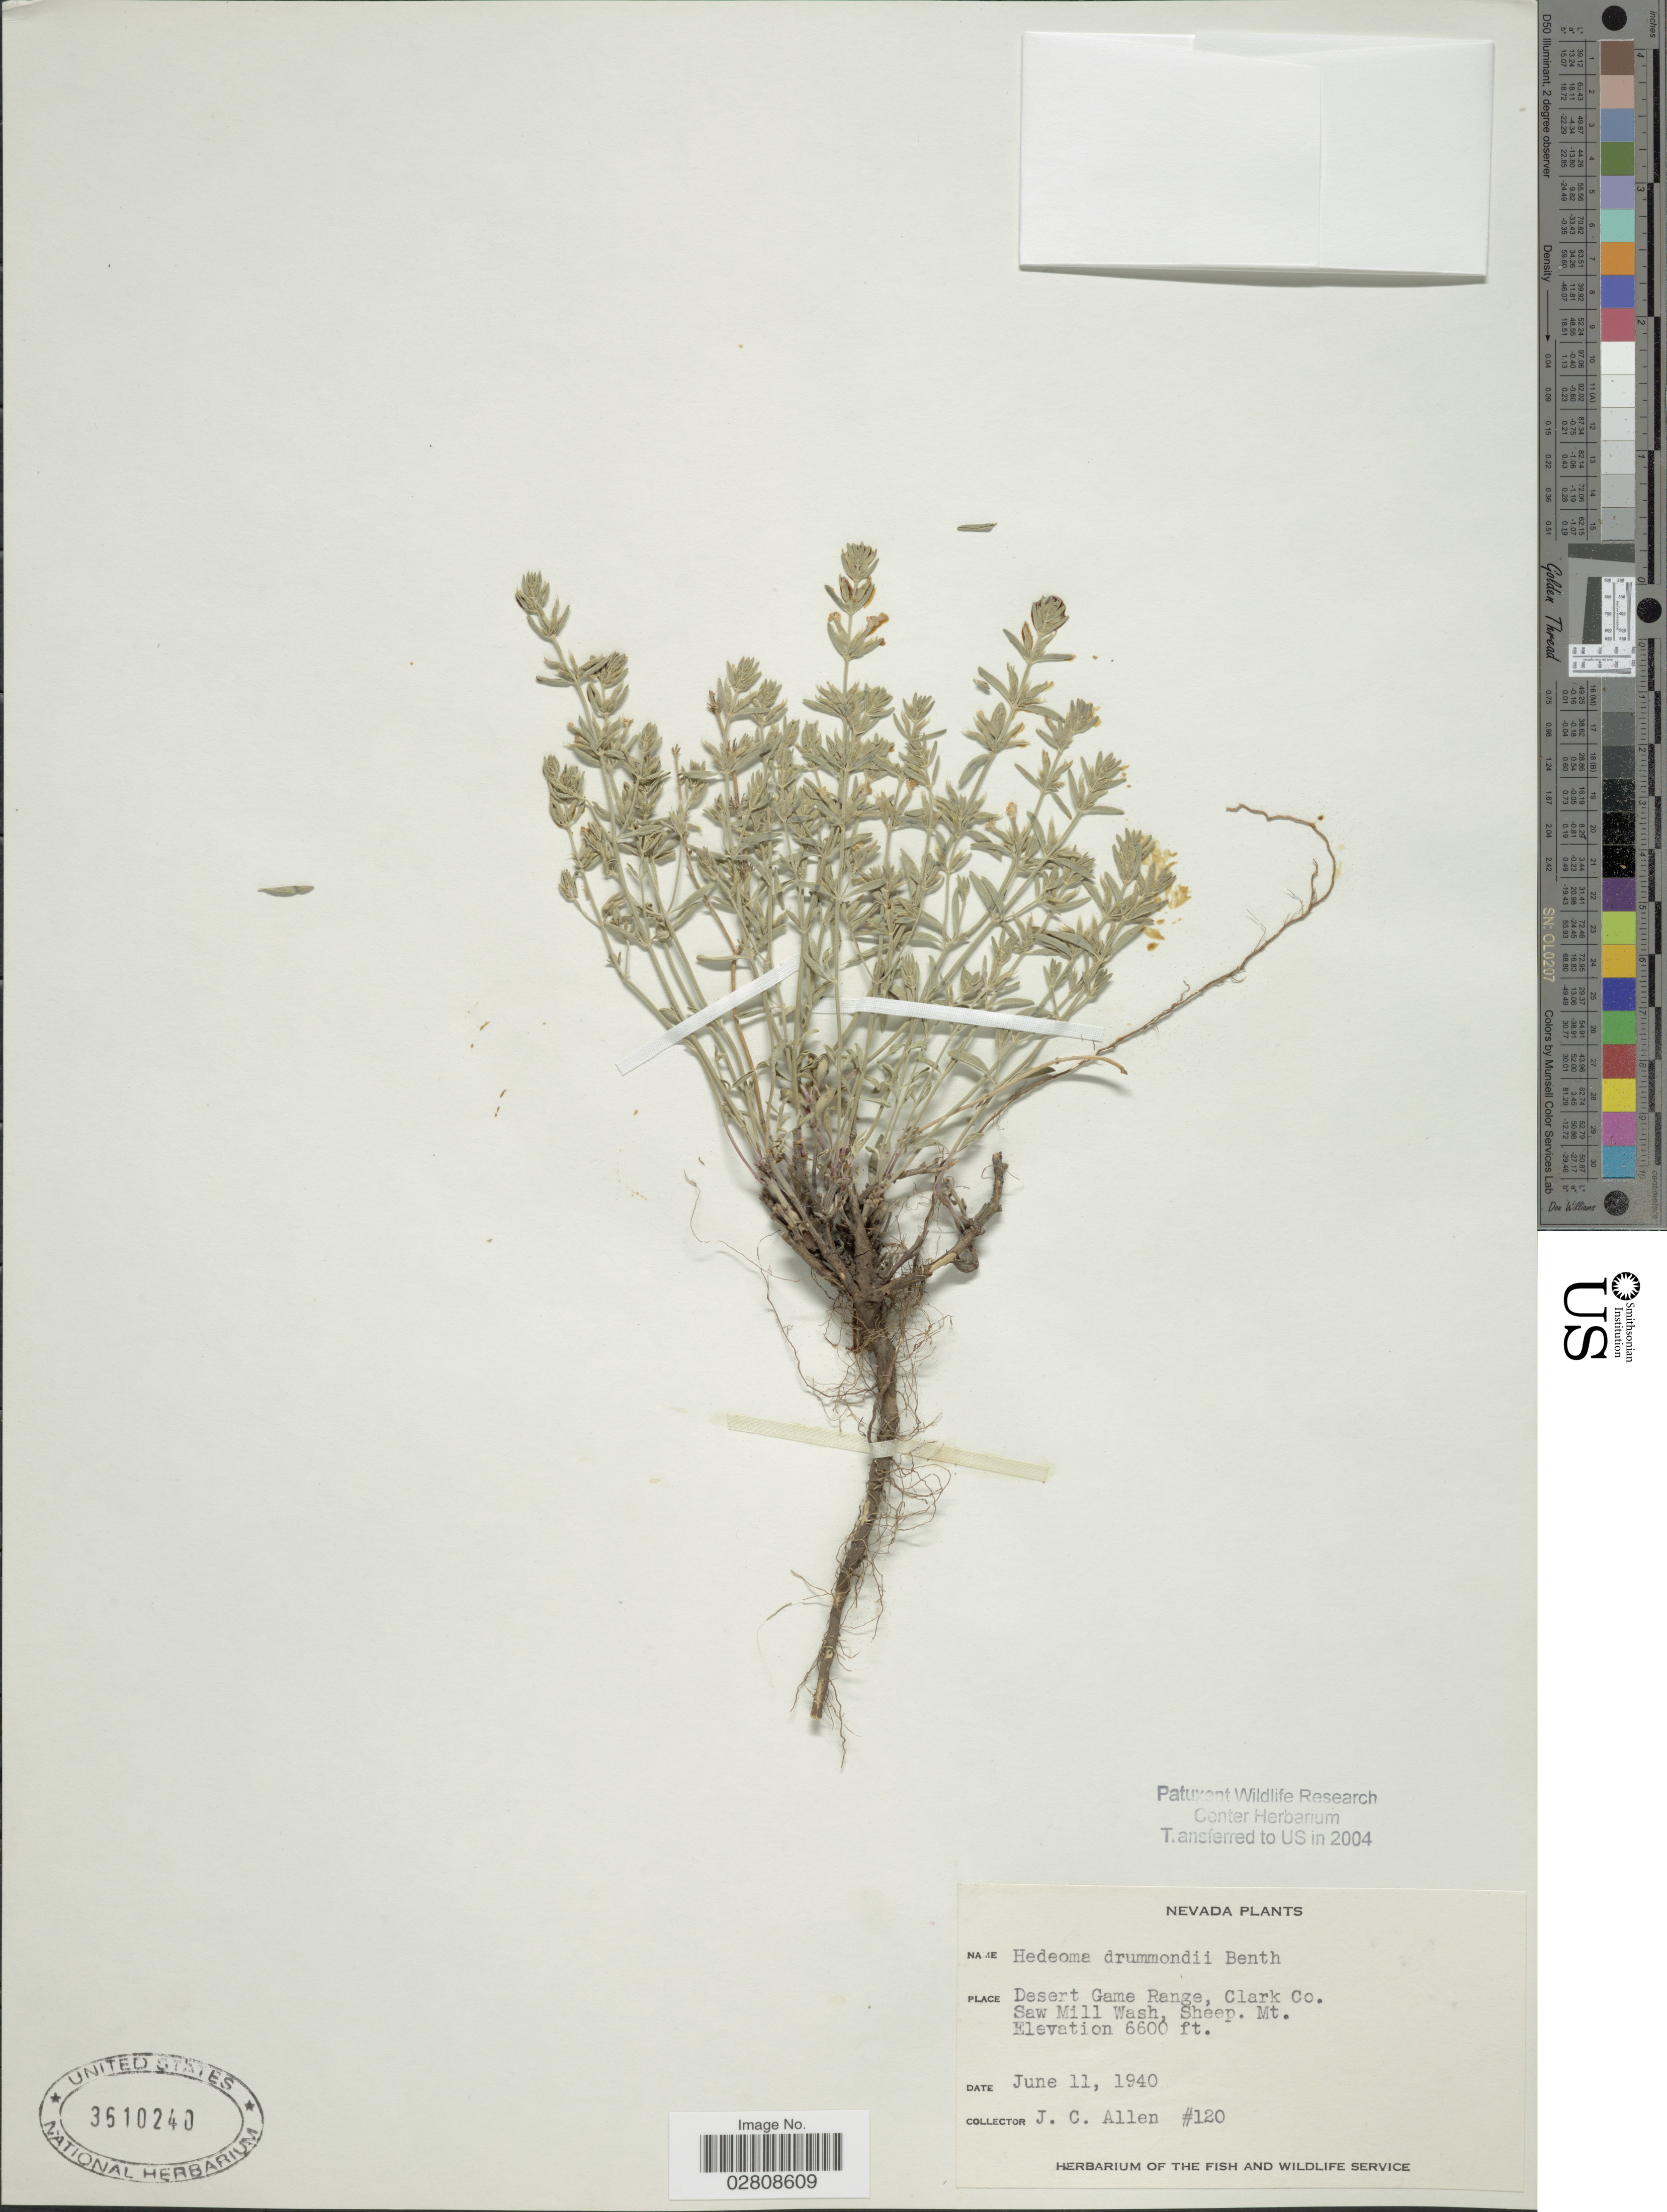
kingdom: Plantae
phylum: Tracheophyta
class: Magnoliopsida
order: Lamiales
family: Lamiaceae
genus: Hedeoma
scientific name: Hedeoma drummondii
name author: Benth.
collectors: J. C. Allen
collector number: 120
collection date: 1940-06-11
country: United States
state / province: Nevada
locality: Desert Game Range, Clark Co. Saw Mill Wash, Sheep Mt.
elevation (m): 2012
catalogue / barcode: US 3610240